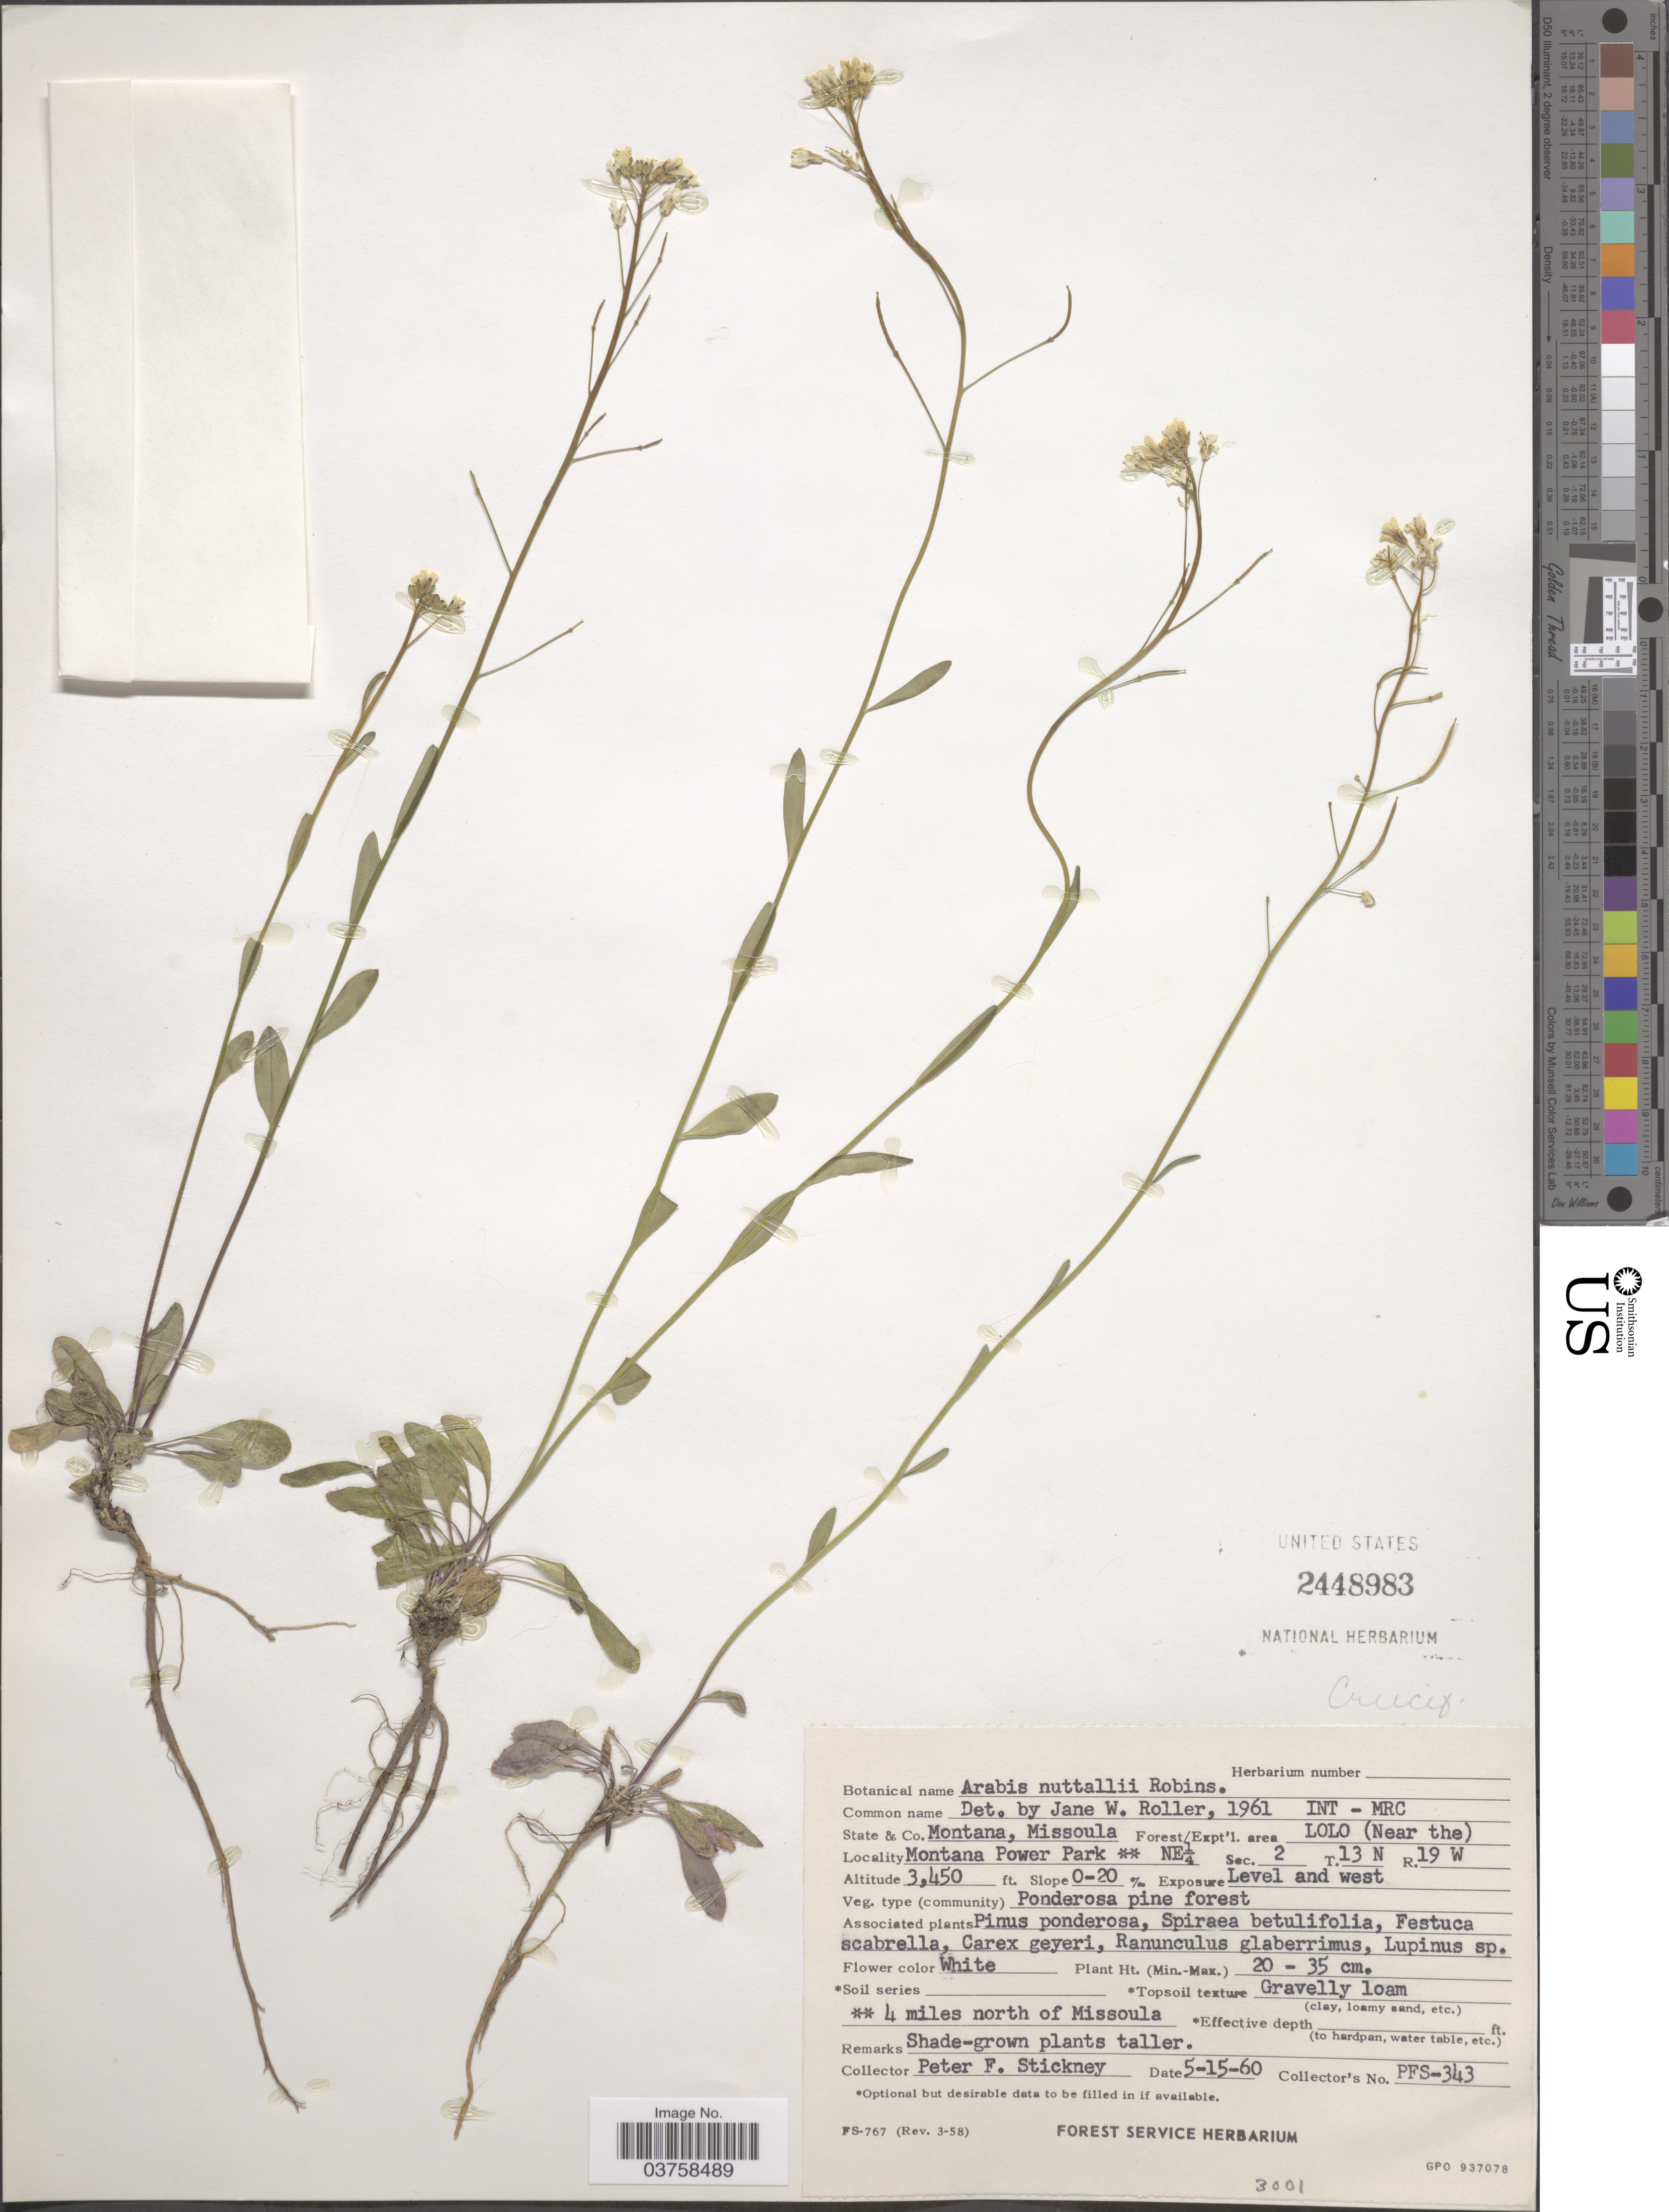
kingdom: Plantae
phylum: Tracheophyta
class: Magnoliopsida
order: Brassicales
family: Brassicaceae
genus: Arabis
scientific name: Arabis nuttallii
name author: B.L. Rob.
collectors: P. Stickney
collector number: PFS-343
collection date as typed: Transcribed d/m/y: 15/5/60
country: United States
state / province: Montana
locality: Missoula. Forest/Expt'l area LOLO (Near the) Montana Power Park 4 miles north of Missoula. NE¼ Sec. 2 T.13 N R. 19 W.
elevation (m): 1052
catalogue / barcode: US 2448983